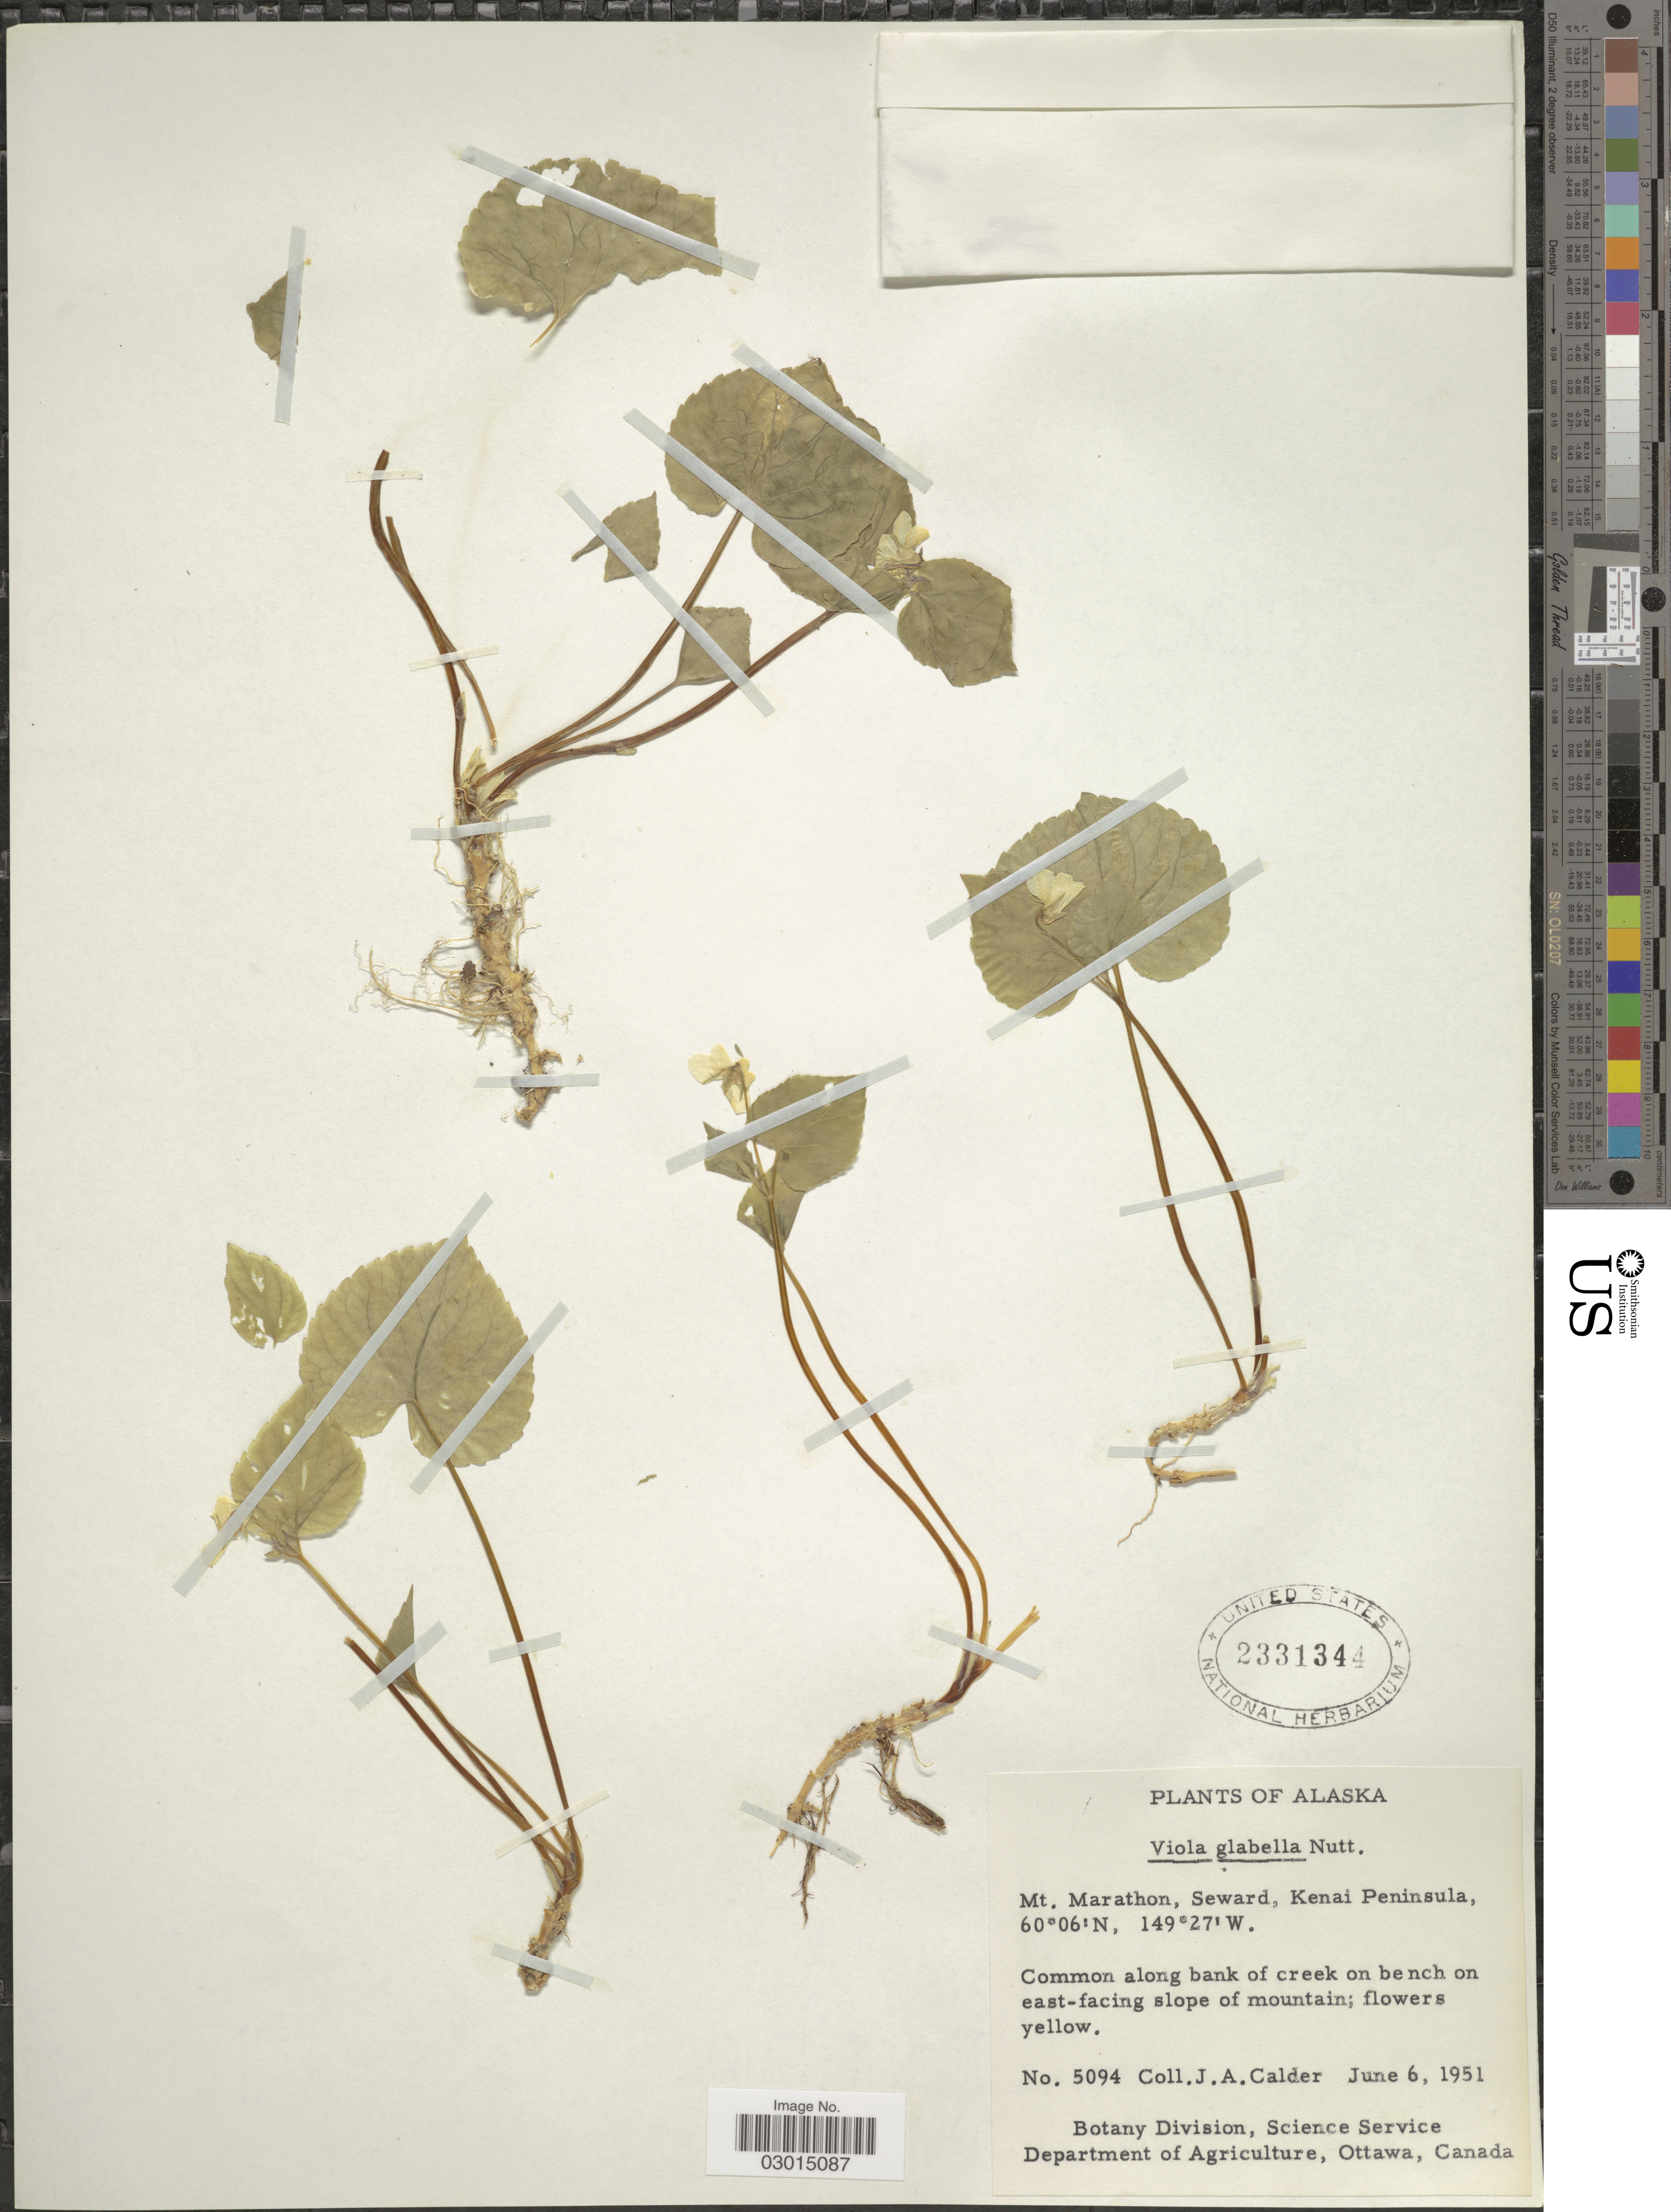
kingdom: Plantae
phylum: Tracheophyta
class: Magnoliopsida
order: Malpighiales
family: Violaceae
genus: Viola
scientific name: Viola glabella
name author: Nutt.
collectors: J. A. Calder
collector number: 5094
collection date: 1951-06-06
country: United States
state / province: Alaska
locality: Mt. Marathon, Seward, Kenai Peninsula.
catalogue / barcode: US 2331344